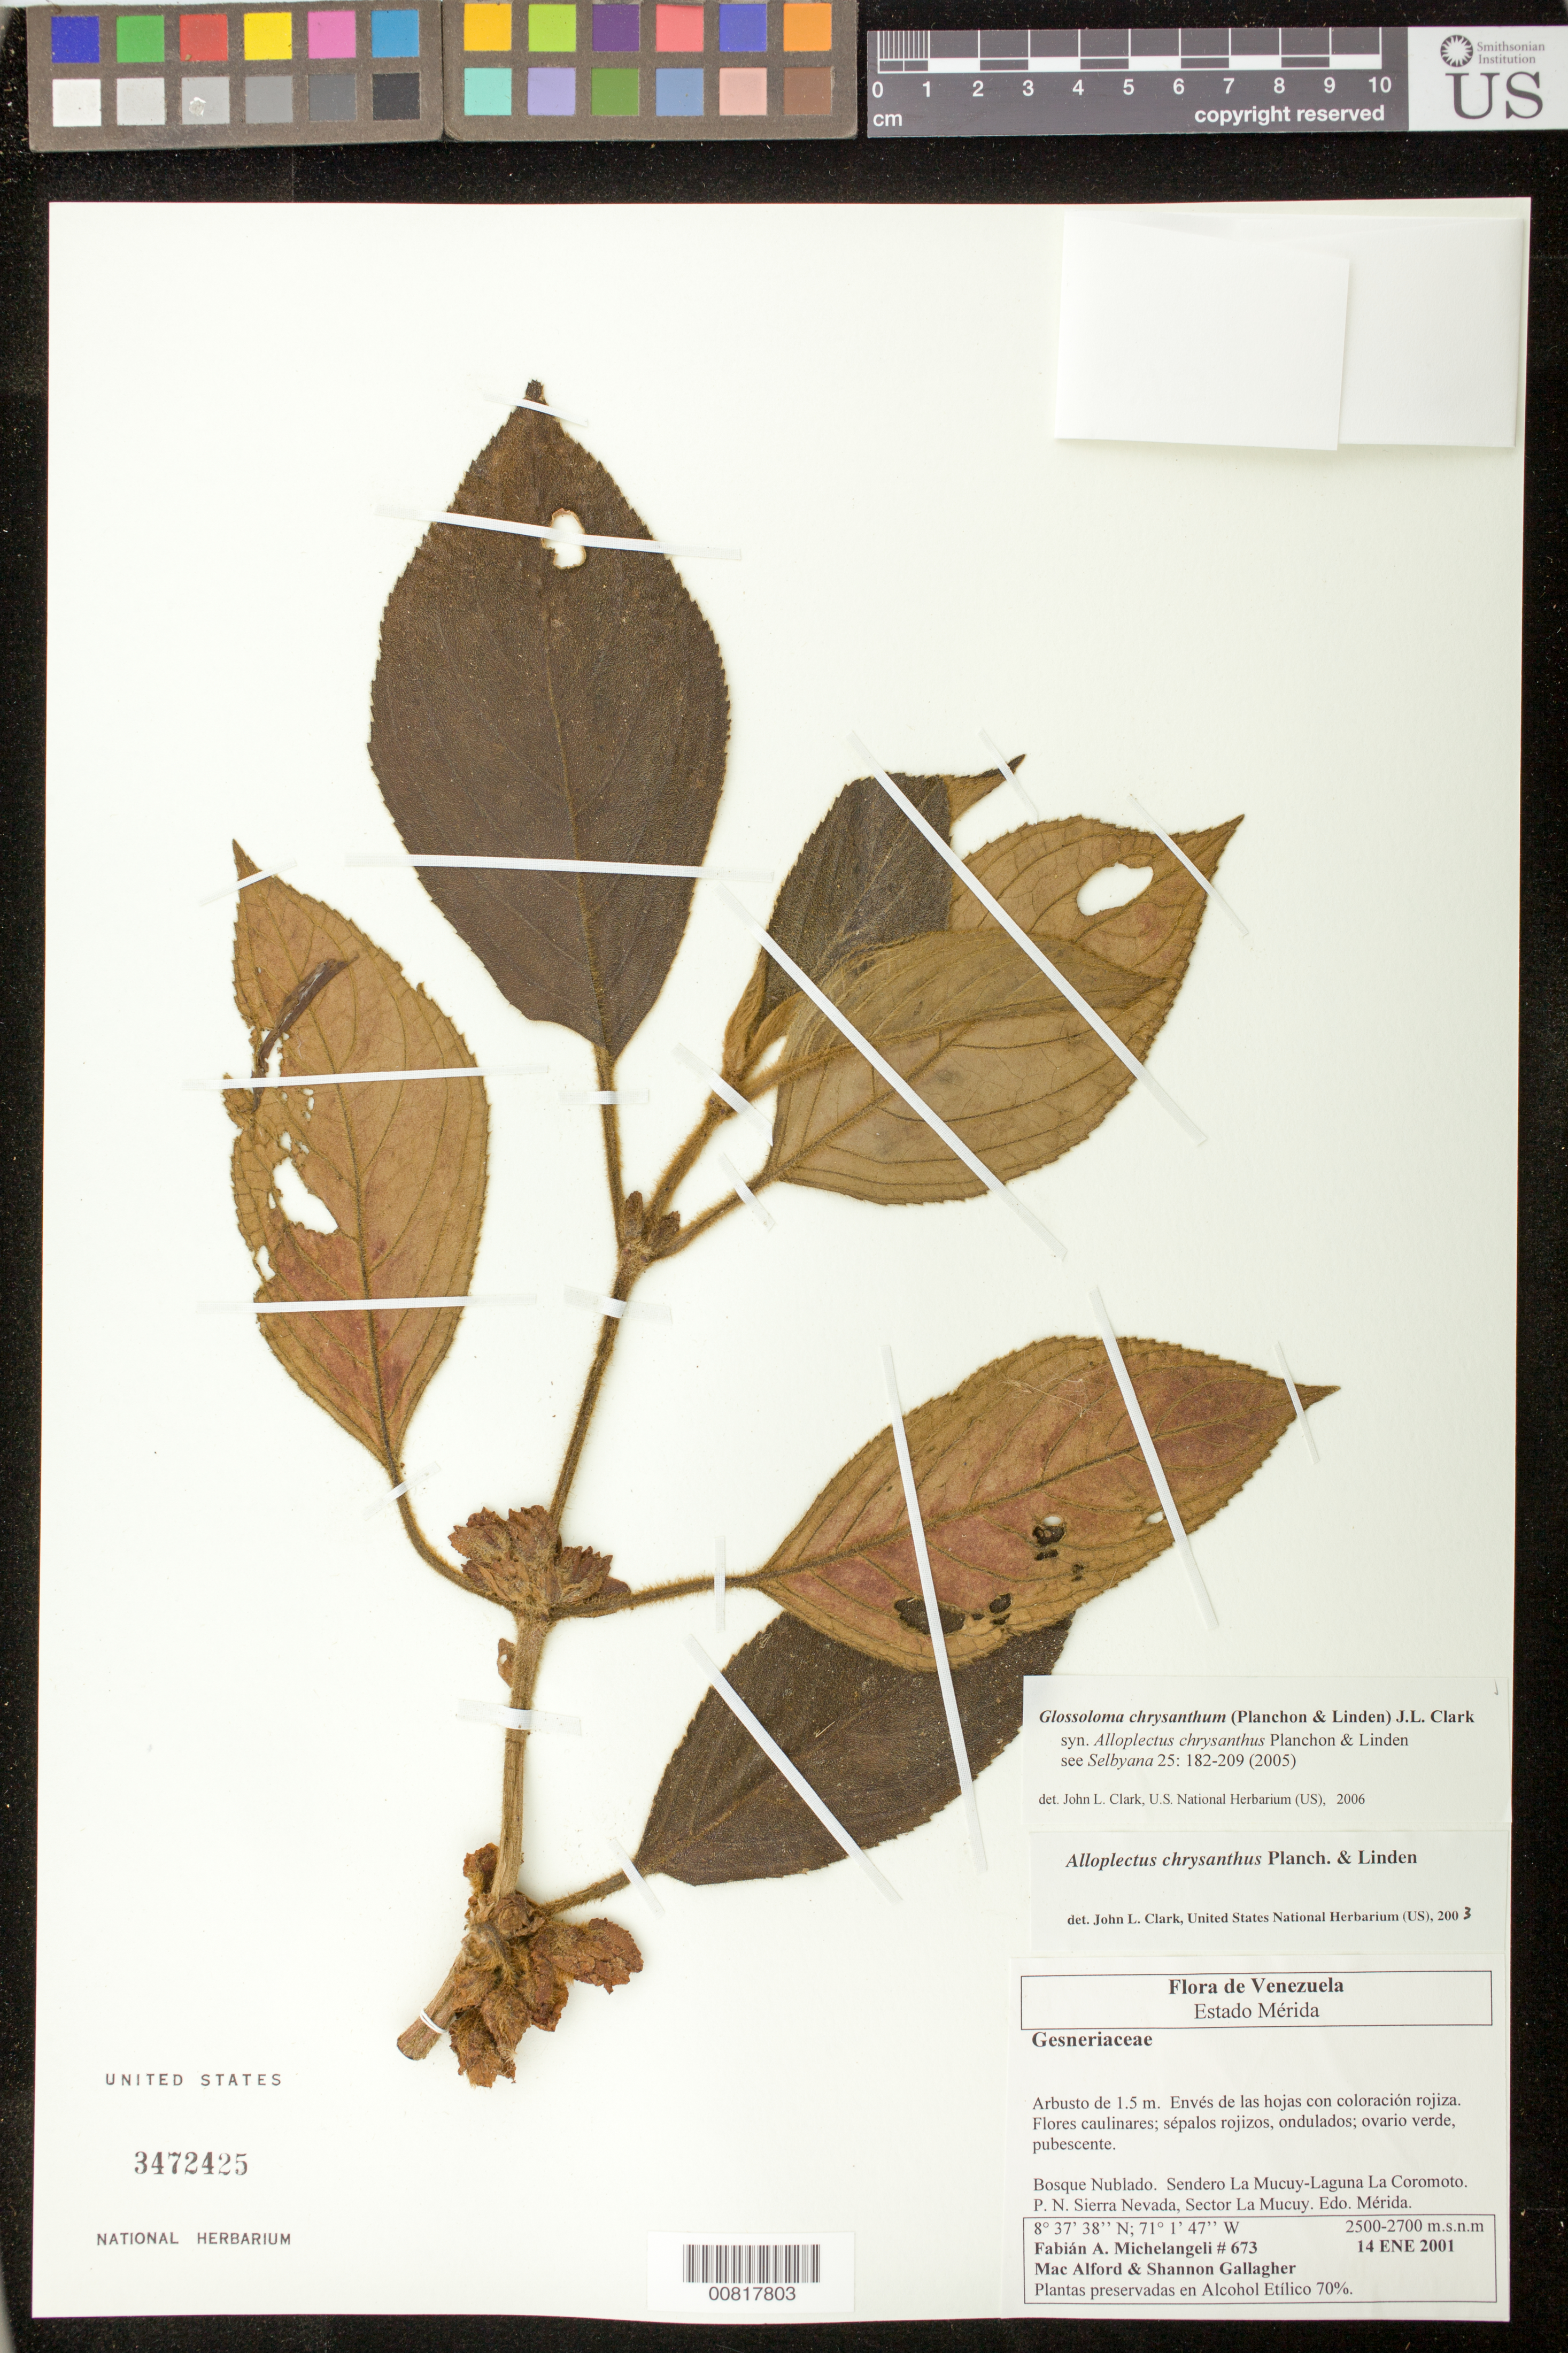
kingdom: Plantae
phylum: Tracheophyta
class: Magnoliopsida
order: Lamiales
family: Gesneriaceae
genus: Glossoloma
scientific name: Glossoloma chrysanthum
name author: (Planch. & Linden) J.L. Clark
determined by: Clark, J. L., (SEL), The Marie Selby Botanical Garden (UNITED STATES)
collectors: F. A. Michelangeli, M. Alford & S. Gallagher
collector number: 673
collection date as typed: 14 Jan 2001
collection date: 2001-01-14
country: Venezuela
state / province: Mérida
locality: Sendero La Mucuy-Laguna La Coromoto, P.N. Sierra Nevada, Sector La Mucuy, Edo. Mérida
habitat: Bosque nublado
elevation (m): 2500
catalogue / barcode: US 3472425